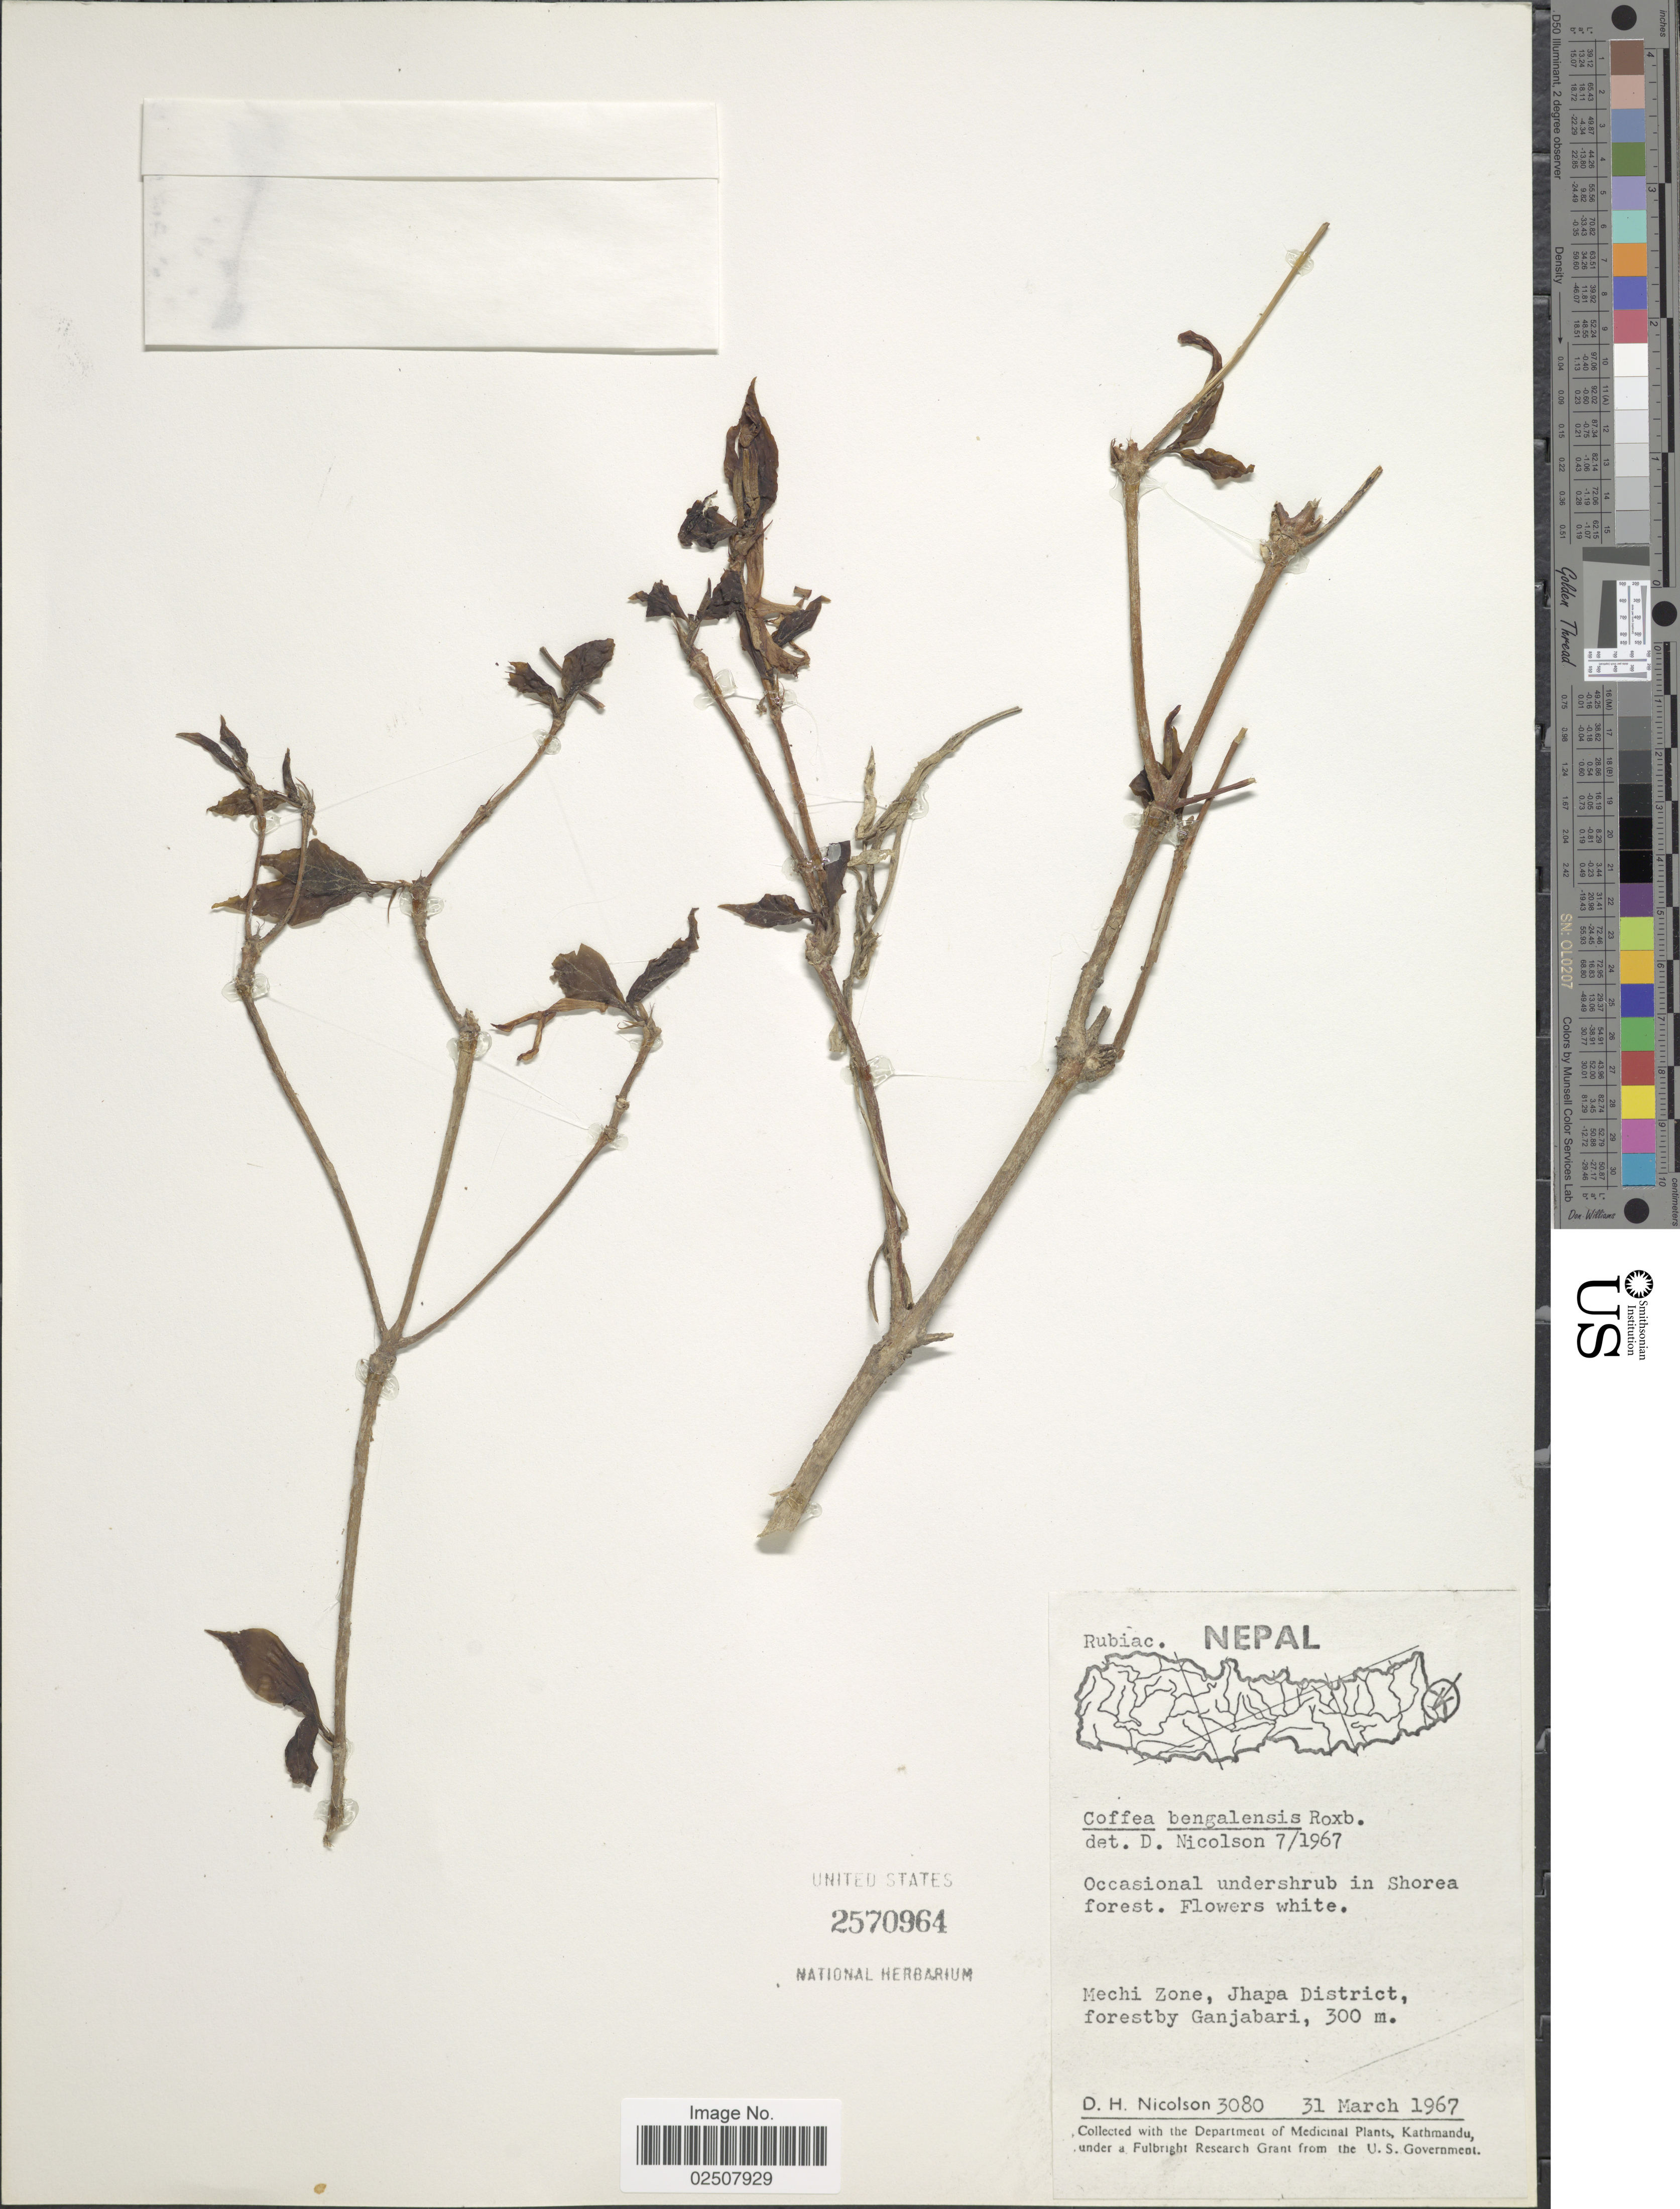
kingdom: Plantae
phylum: Tracheophyta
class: Magnoliopsida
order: Gentianales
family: Rubiaceae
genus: Coffea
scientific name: Coffea benghalensis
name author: B. Heyne ex Roth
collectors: D. H. Nicolson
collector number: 3080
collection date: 1967-03-31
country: Nepal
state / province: Mechi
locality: Mechi Zone, Jhapa District, forestby Ganjabari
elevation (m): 3000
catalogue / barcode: US 2570964